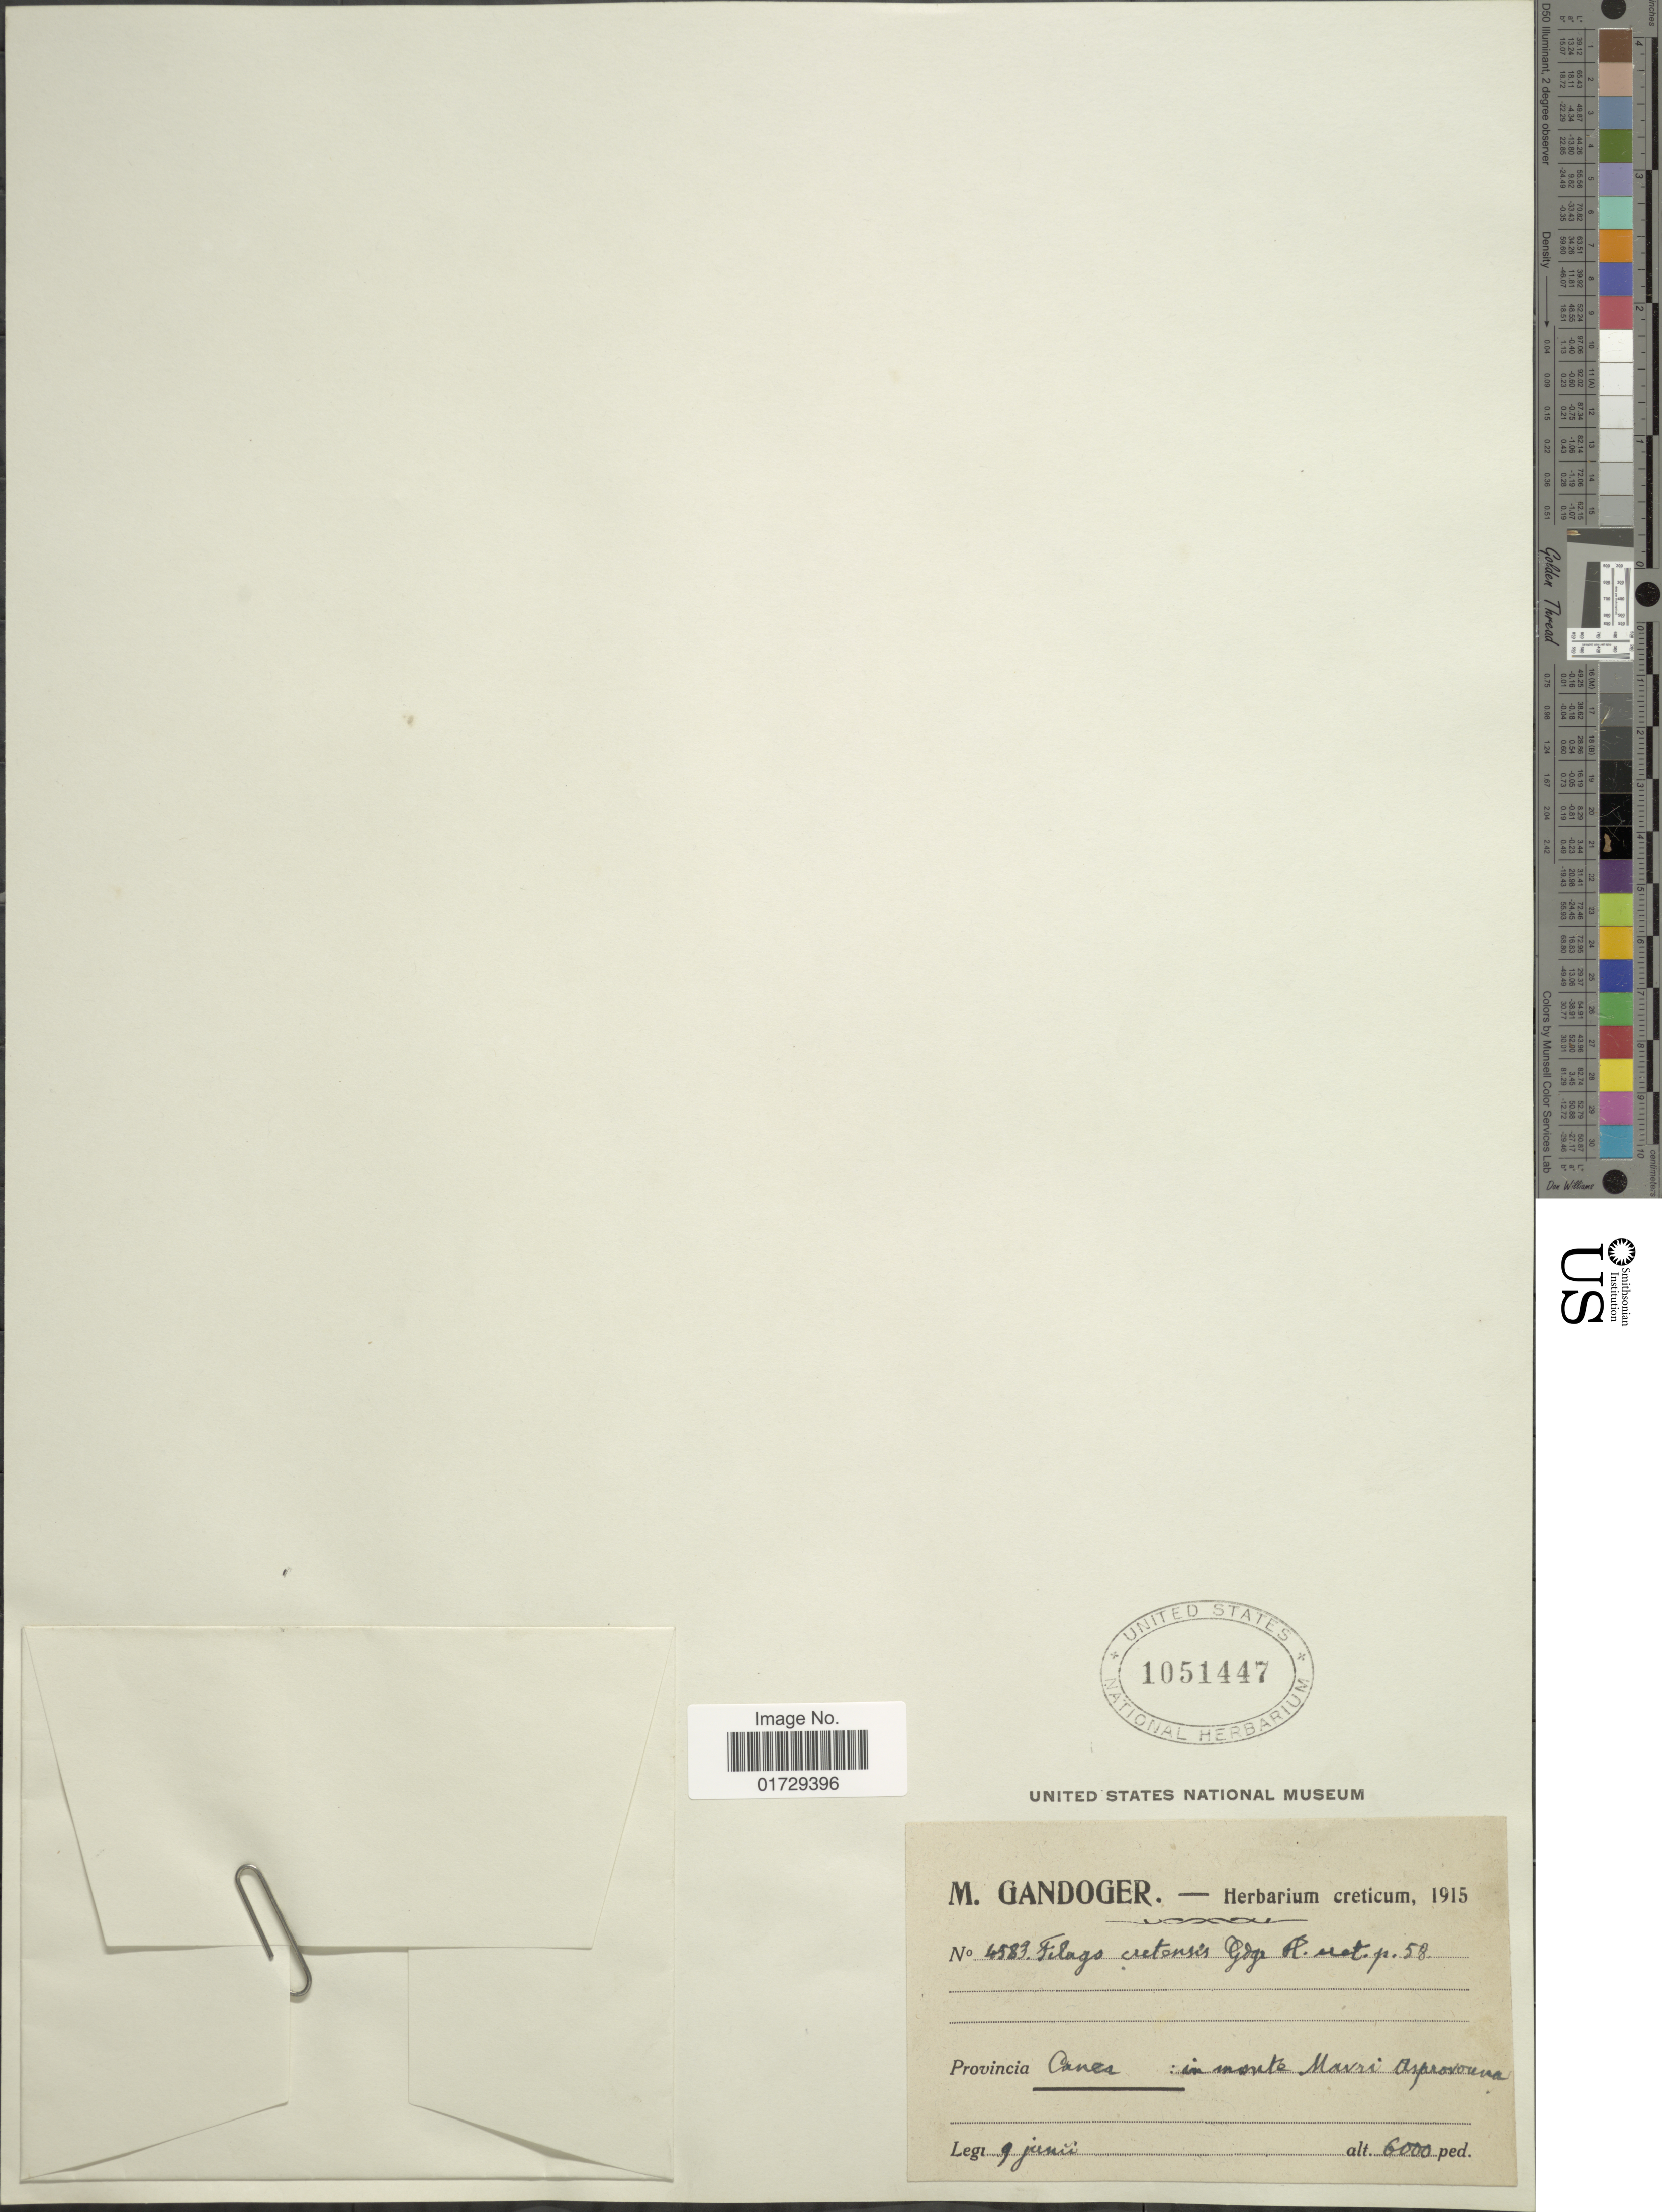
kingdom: Plantae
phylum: Tracheophyta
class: Magnoliopsida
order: Asterales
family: Asteraceae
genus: Filago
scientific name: Filago cretensis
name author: Gand.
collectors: M. Gandoger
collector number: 4583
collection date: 1915-06-09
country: Greece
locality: Provincia Canes: in monte Mavri Asprovouna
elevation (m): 1829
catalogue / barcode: US 1051447